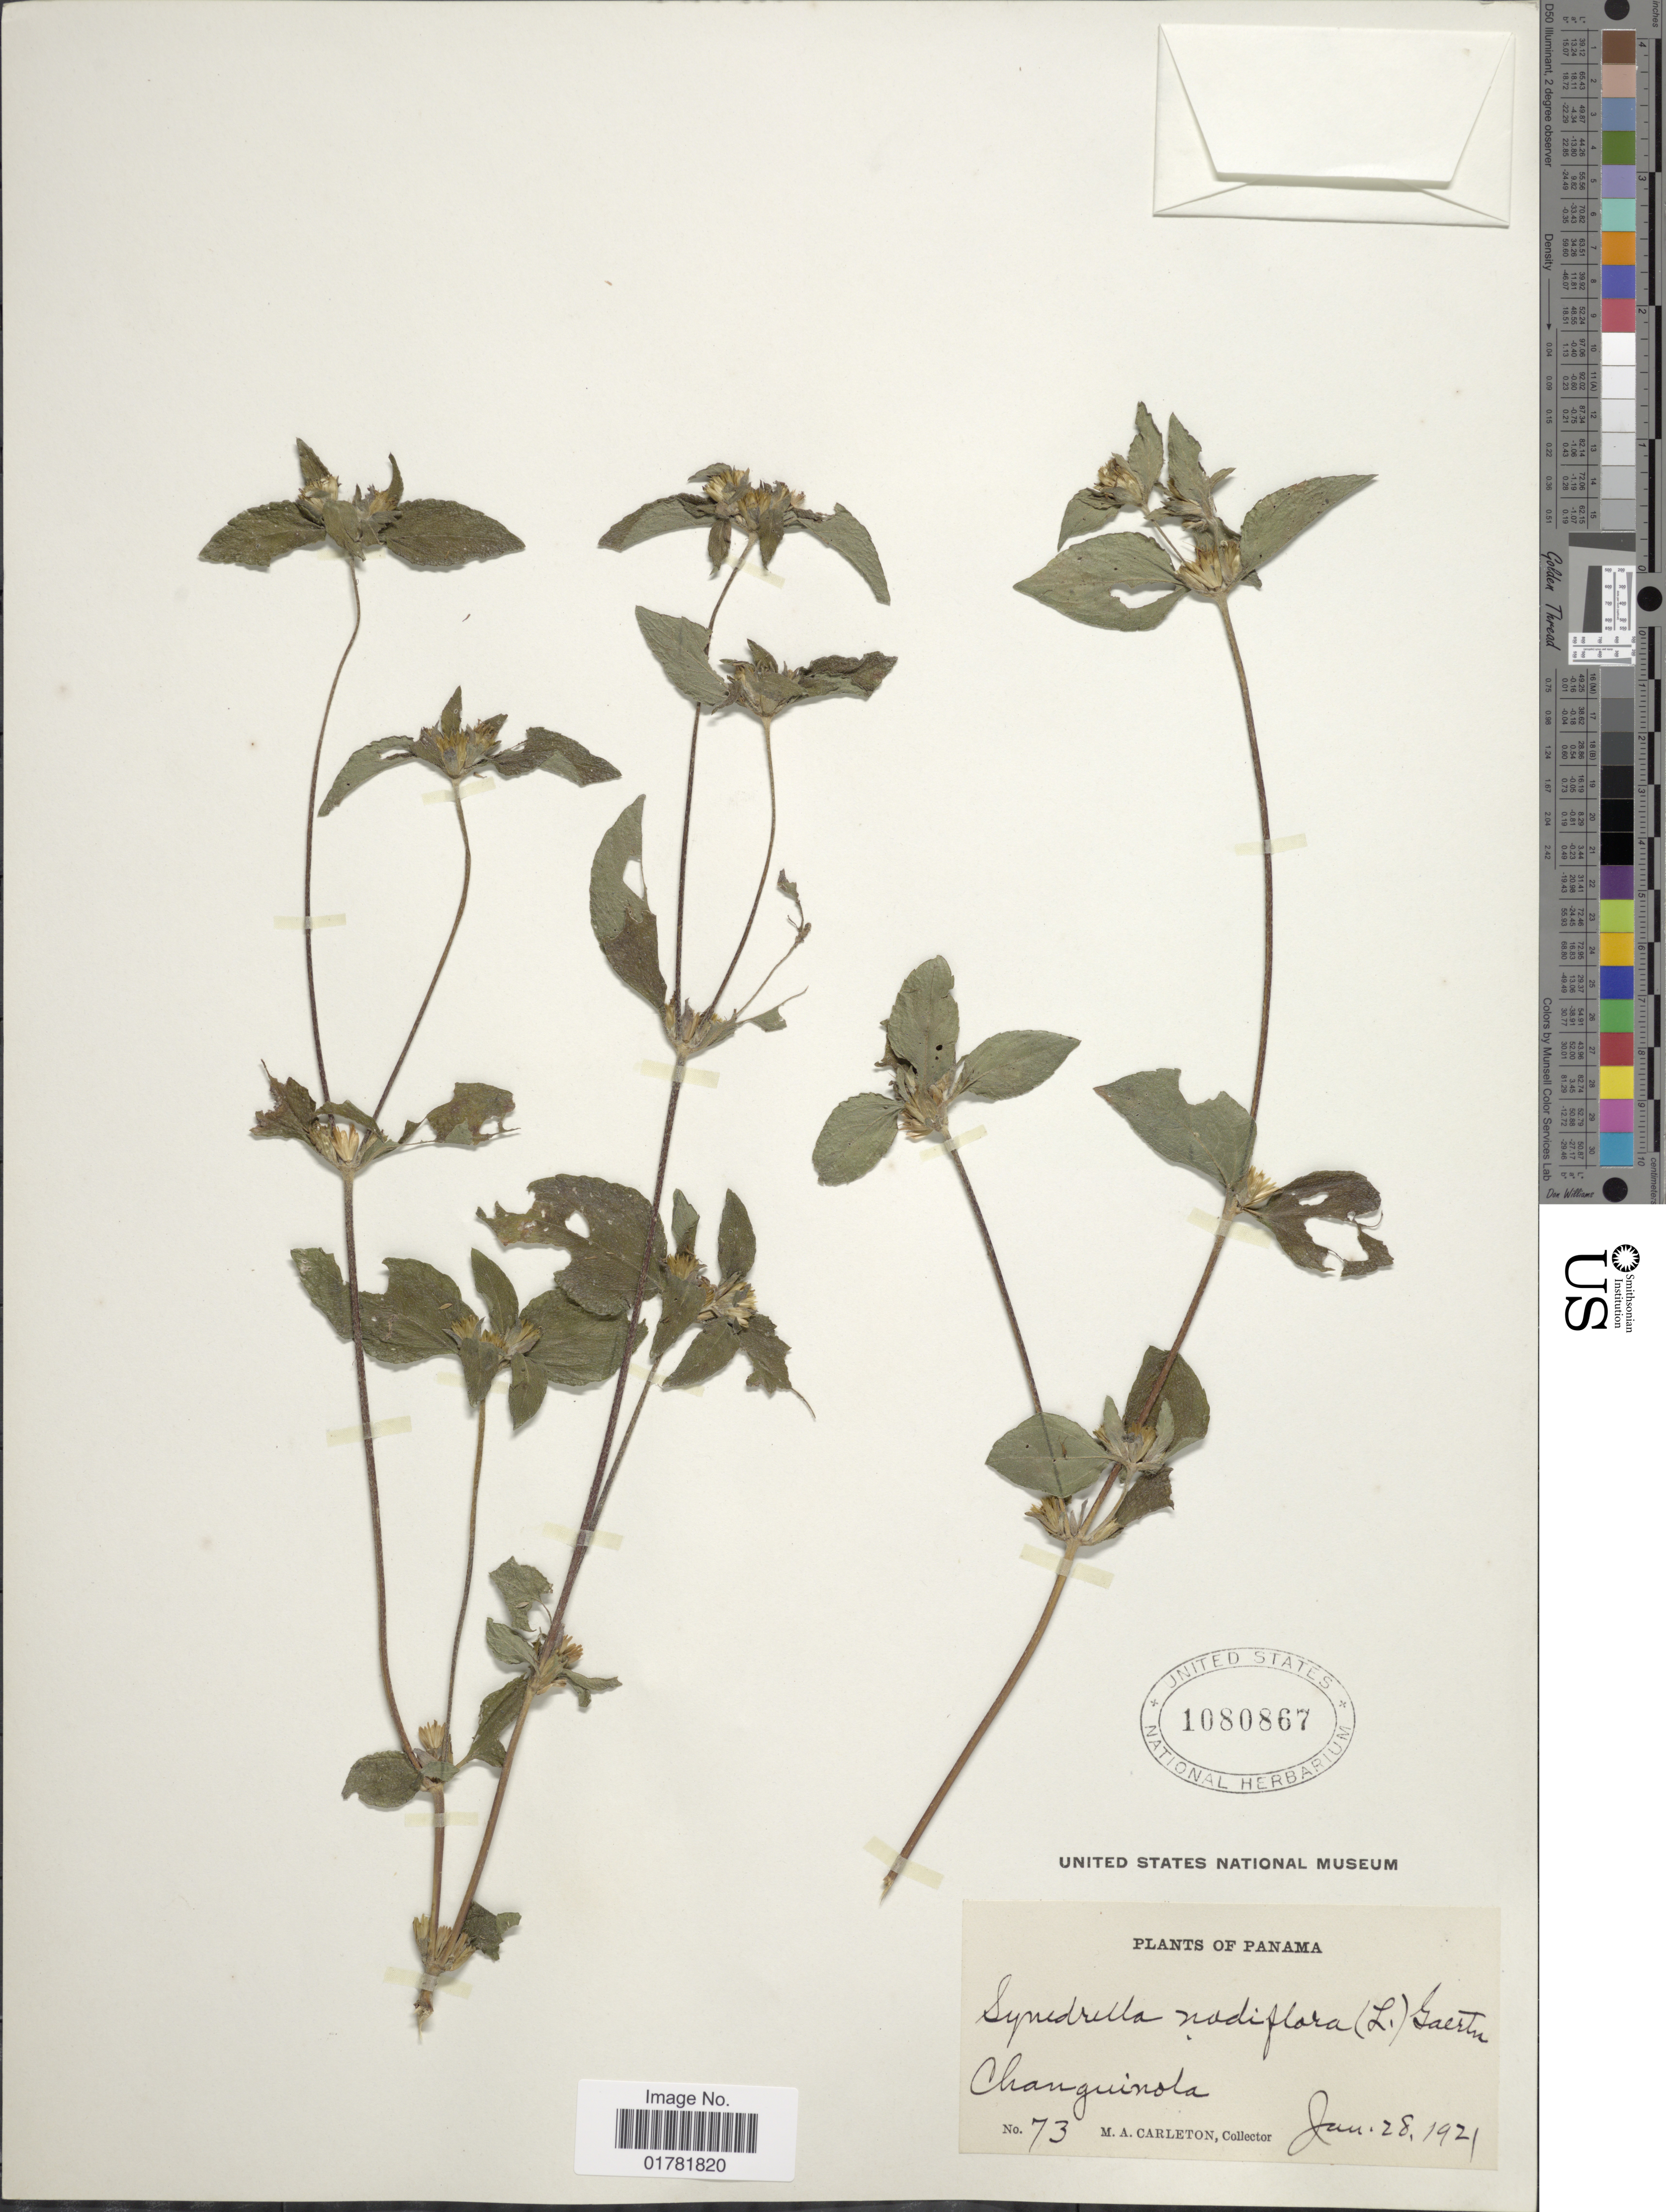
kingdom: Plantae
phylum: Tracheophyta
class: Magnoliopsida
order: Asterales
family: Asteraceae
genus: Synedrella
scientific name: Synedrella nodiflora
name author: (L.) Gaertn.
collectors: M. A. Carleton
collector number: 73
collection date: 1921-01-28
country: Panama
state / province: Panamá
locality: Changuinola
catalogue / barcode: US 1080867